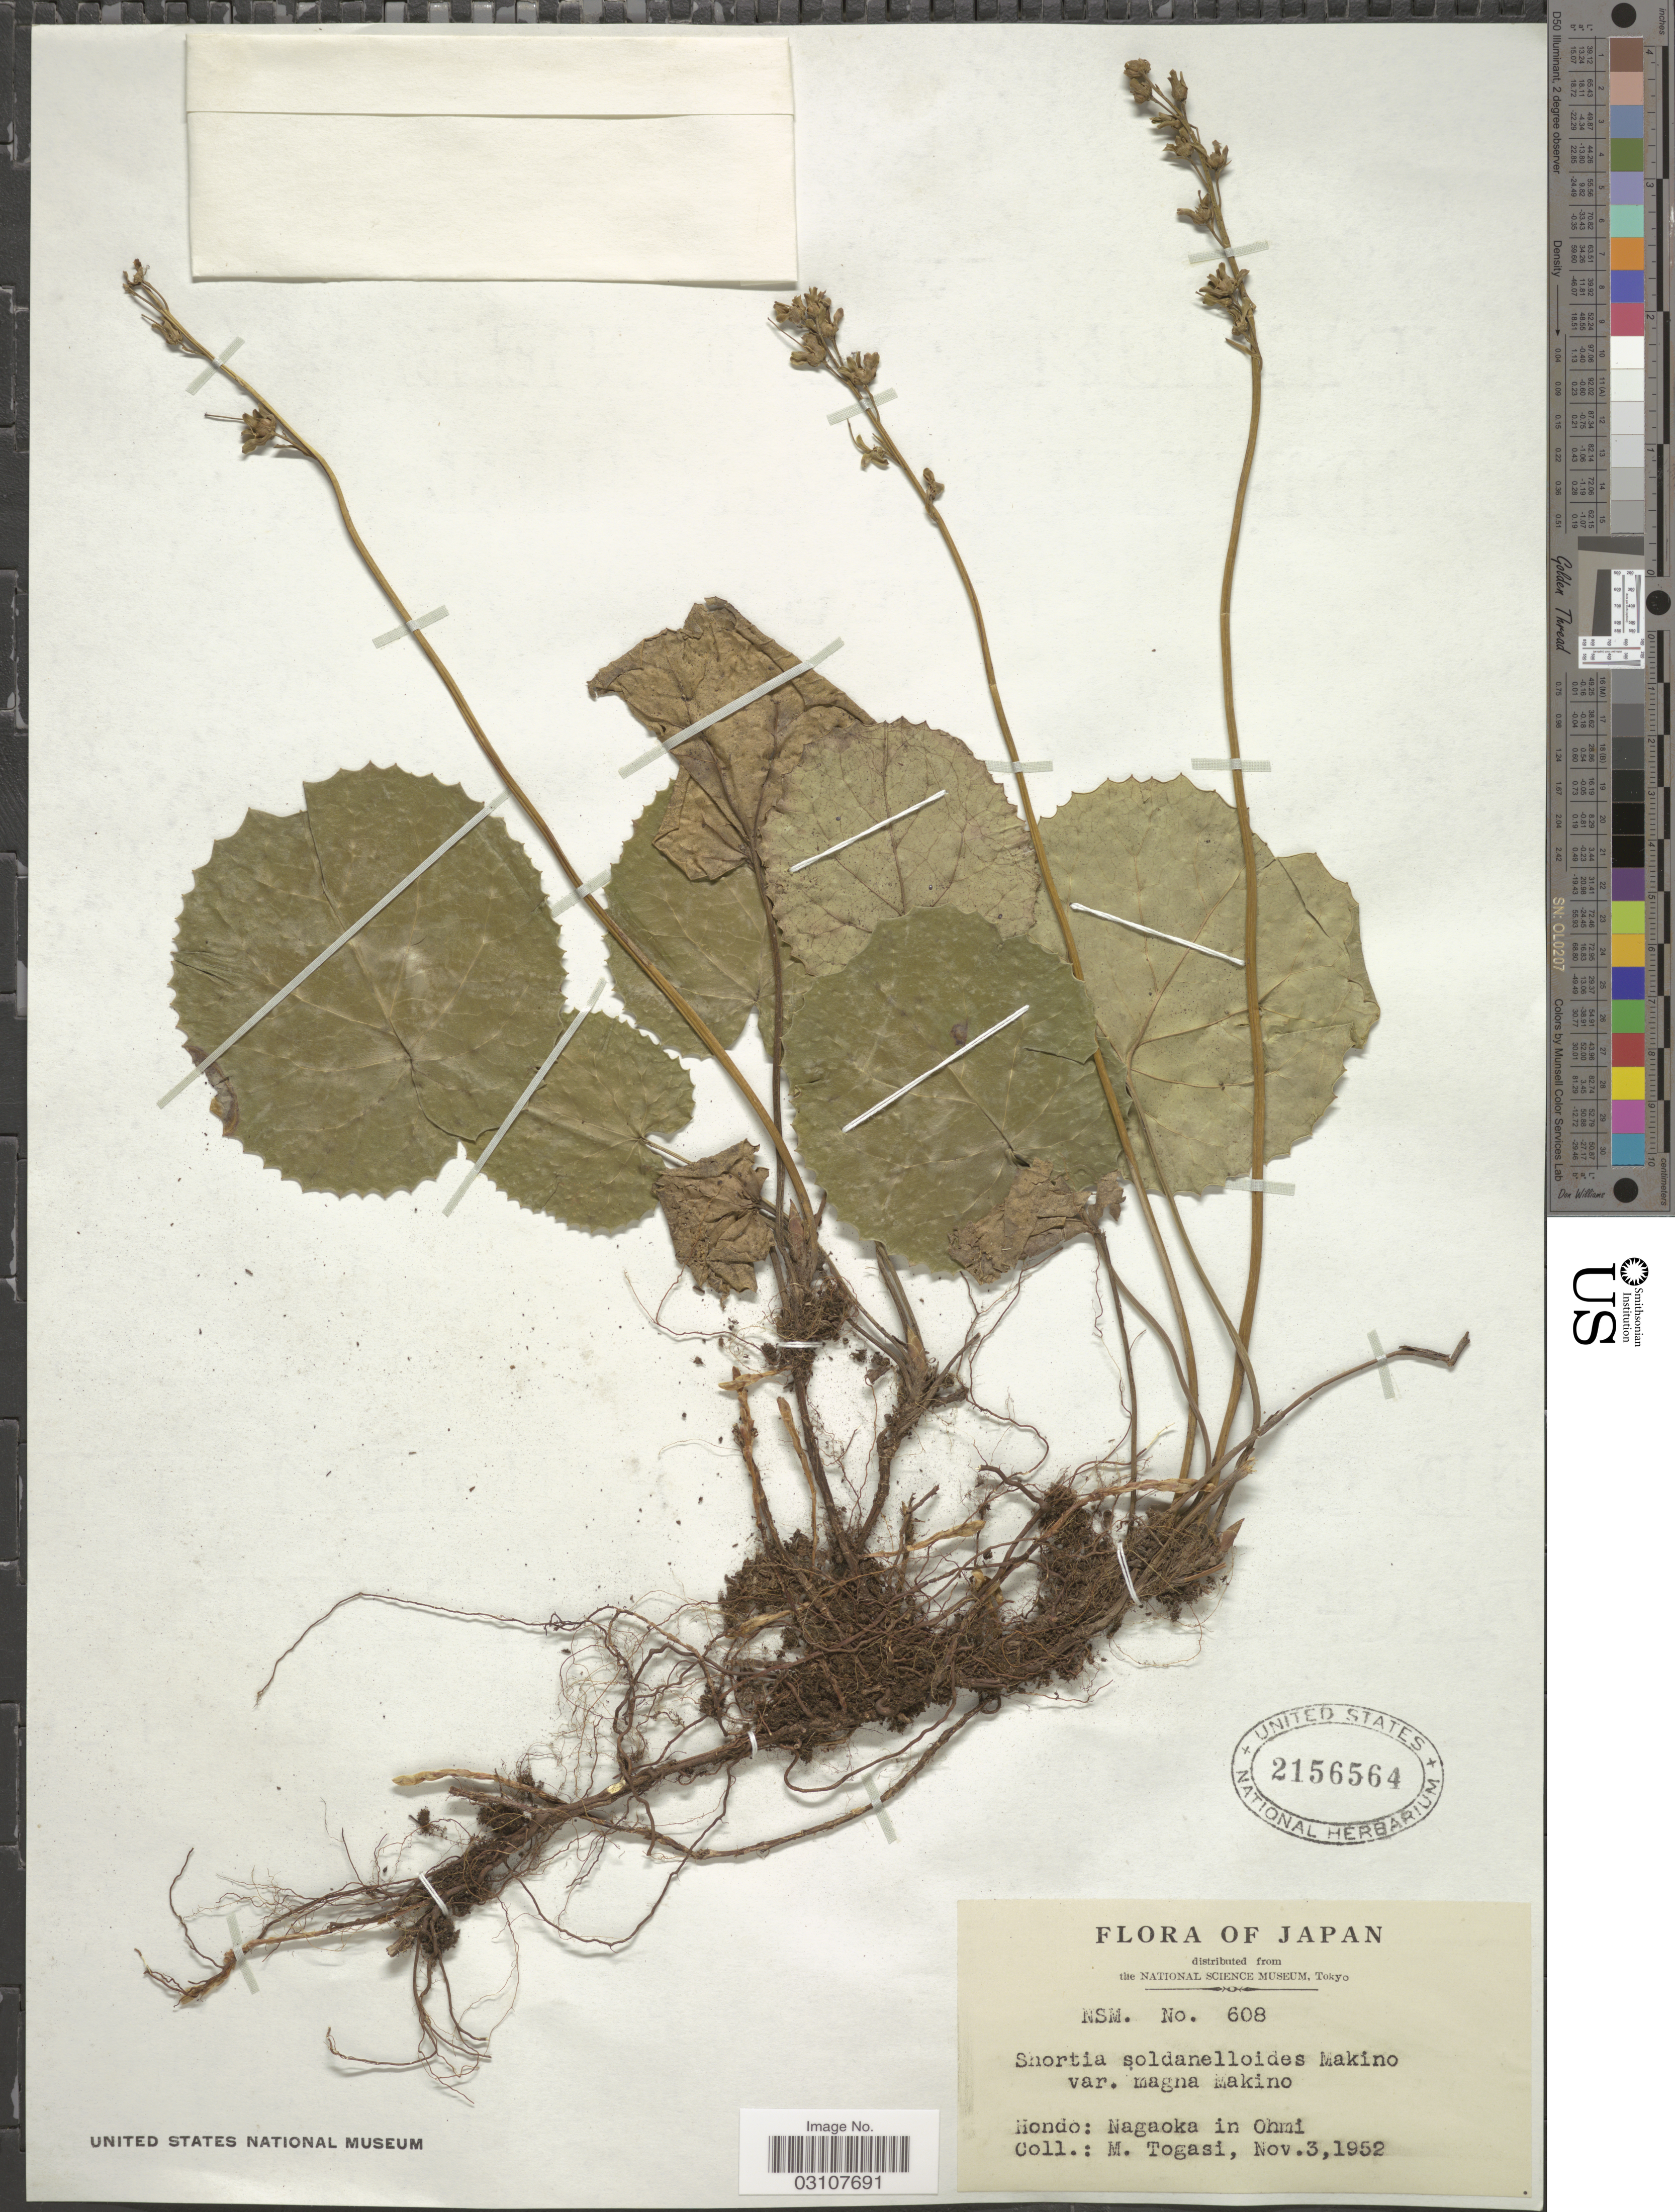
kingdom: Plantae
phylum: Tracheophyta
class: Magnoliopsida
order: Ericales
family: Diapensiaceae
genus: Shortia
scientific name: Shortia soldanelloides var. magna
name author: Makino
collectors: M. Togasi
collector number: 608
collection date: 1952-11-03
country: Japan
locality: Hondo: Nagaoka in Ohmi.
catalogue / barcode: US 2156564